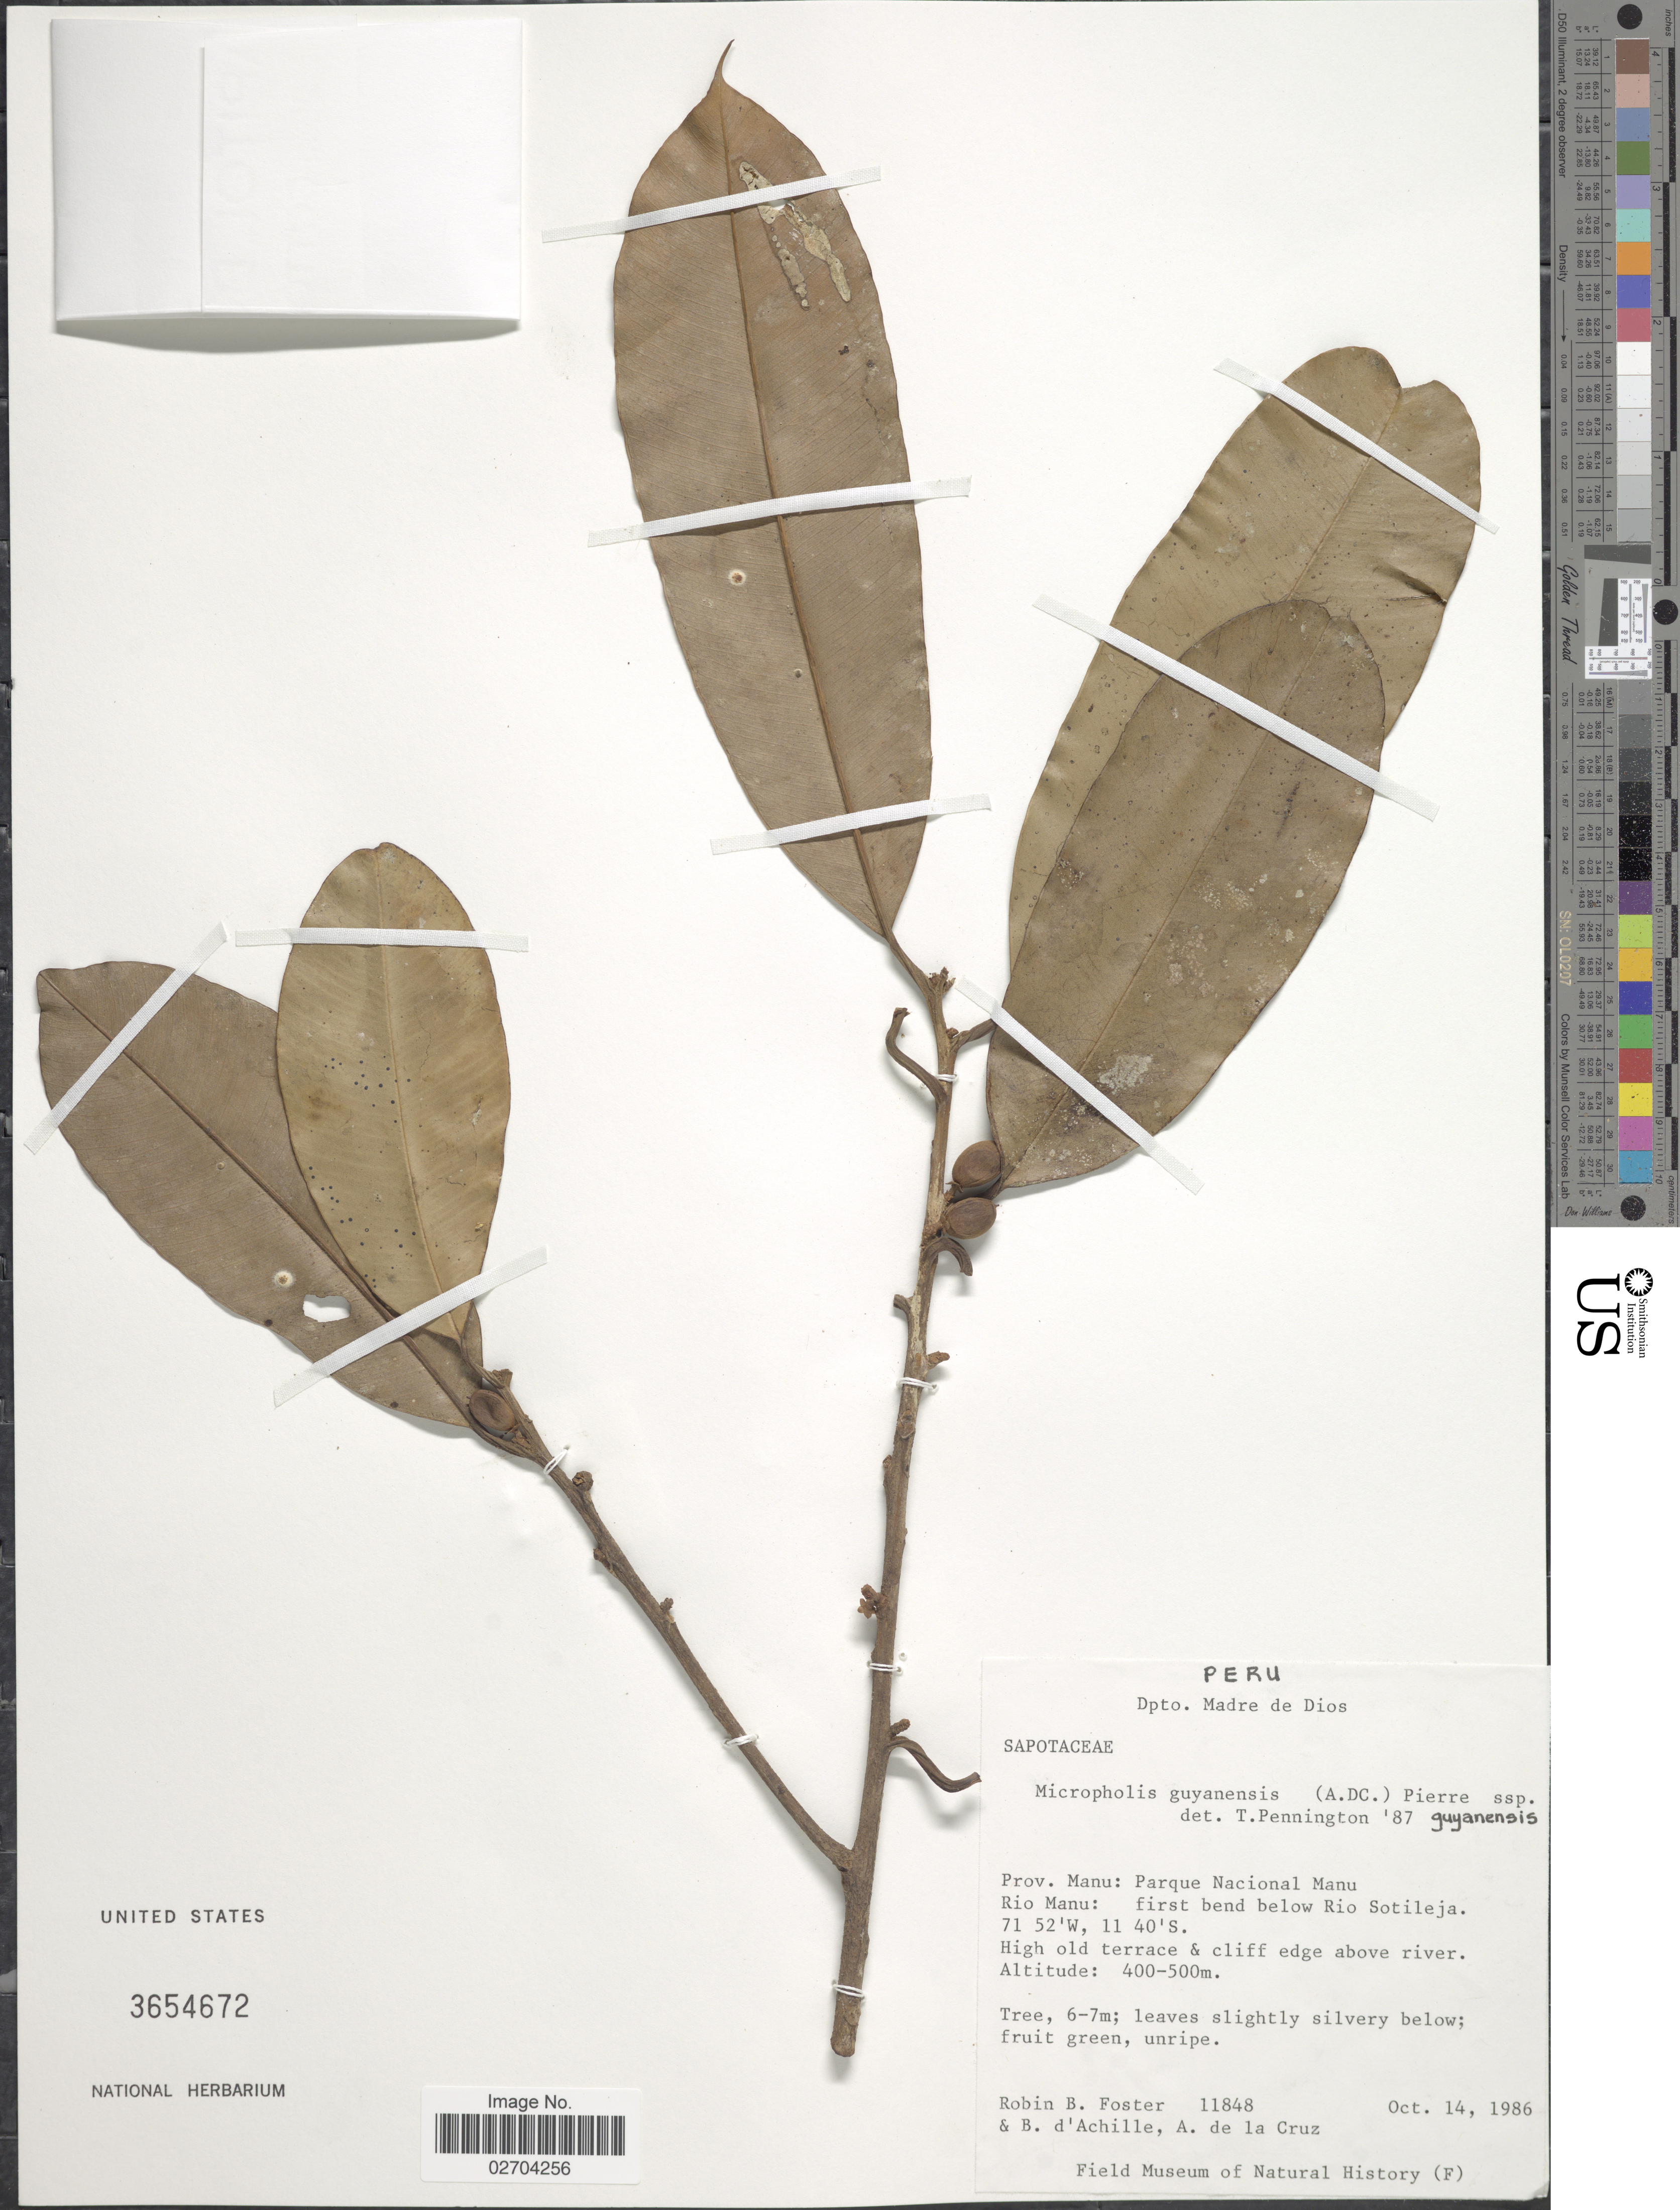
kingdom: Plantae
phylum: Tracheophyta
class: Magnoliopsida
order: Ericales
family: Sapotaceae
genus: Micropholis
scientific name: Micropholis guyanensis subsp. guyanensis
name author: (A. DC.) Pierre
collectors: R. B. Foster, B. d'Achille & A. De la Cruz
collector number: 11848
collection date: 1986-10-14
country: Peru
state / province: Madre de Dios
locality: Dpto. Madre de Dios, Prov. Manu: Parque Nacional Manu Rio Manu: first bend below Rio Sotileja. High old terrace & cliff edge above river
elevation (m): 400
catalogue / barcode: US 3654672